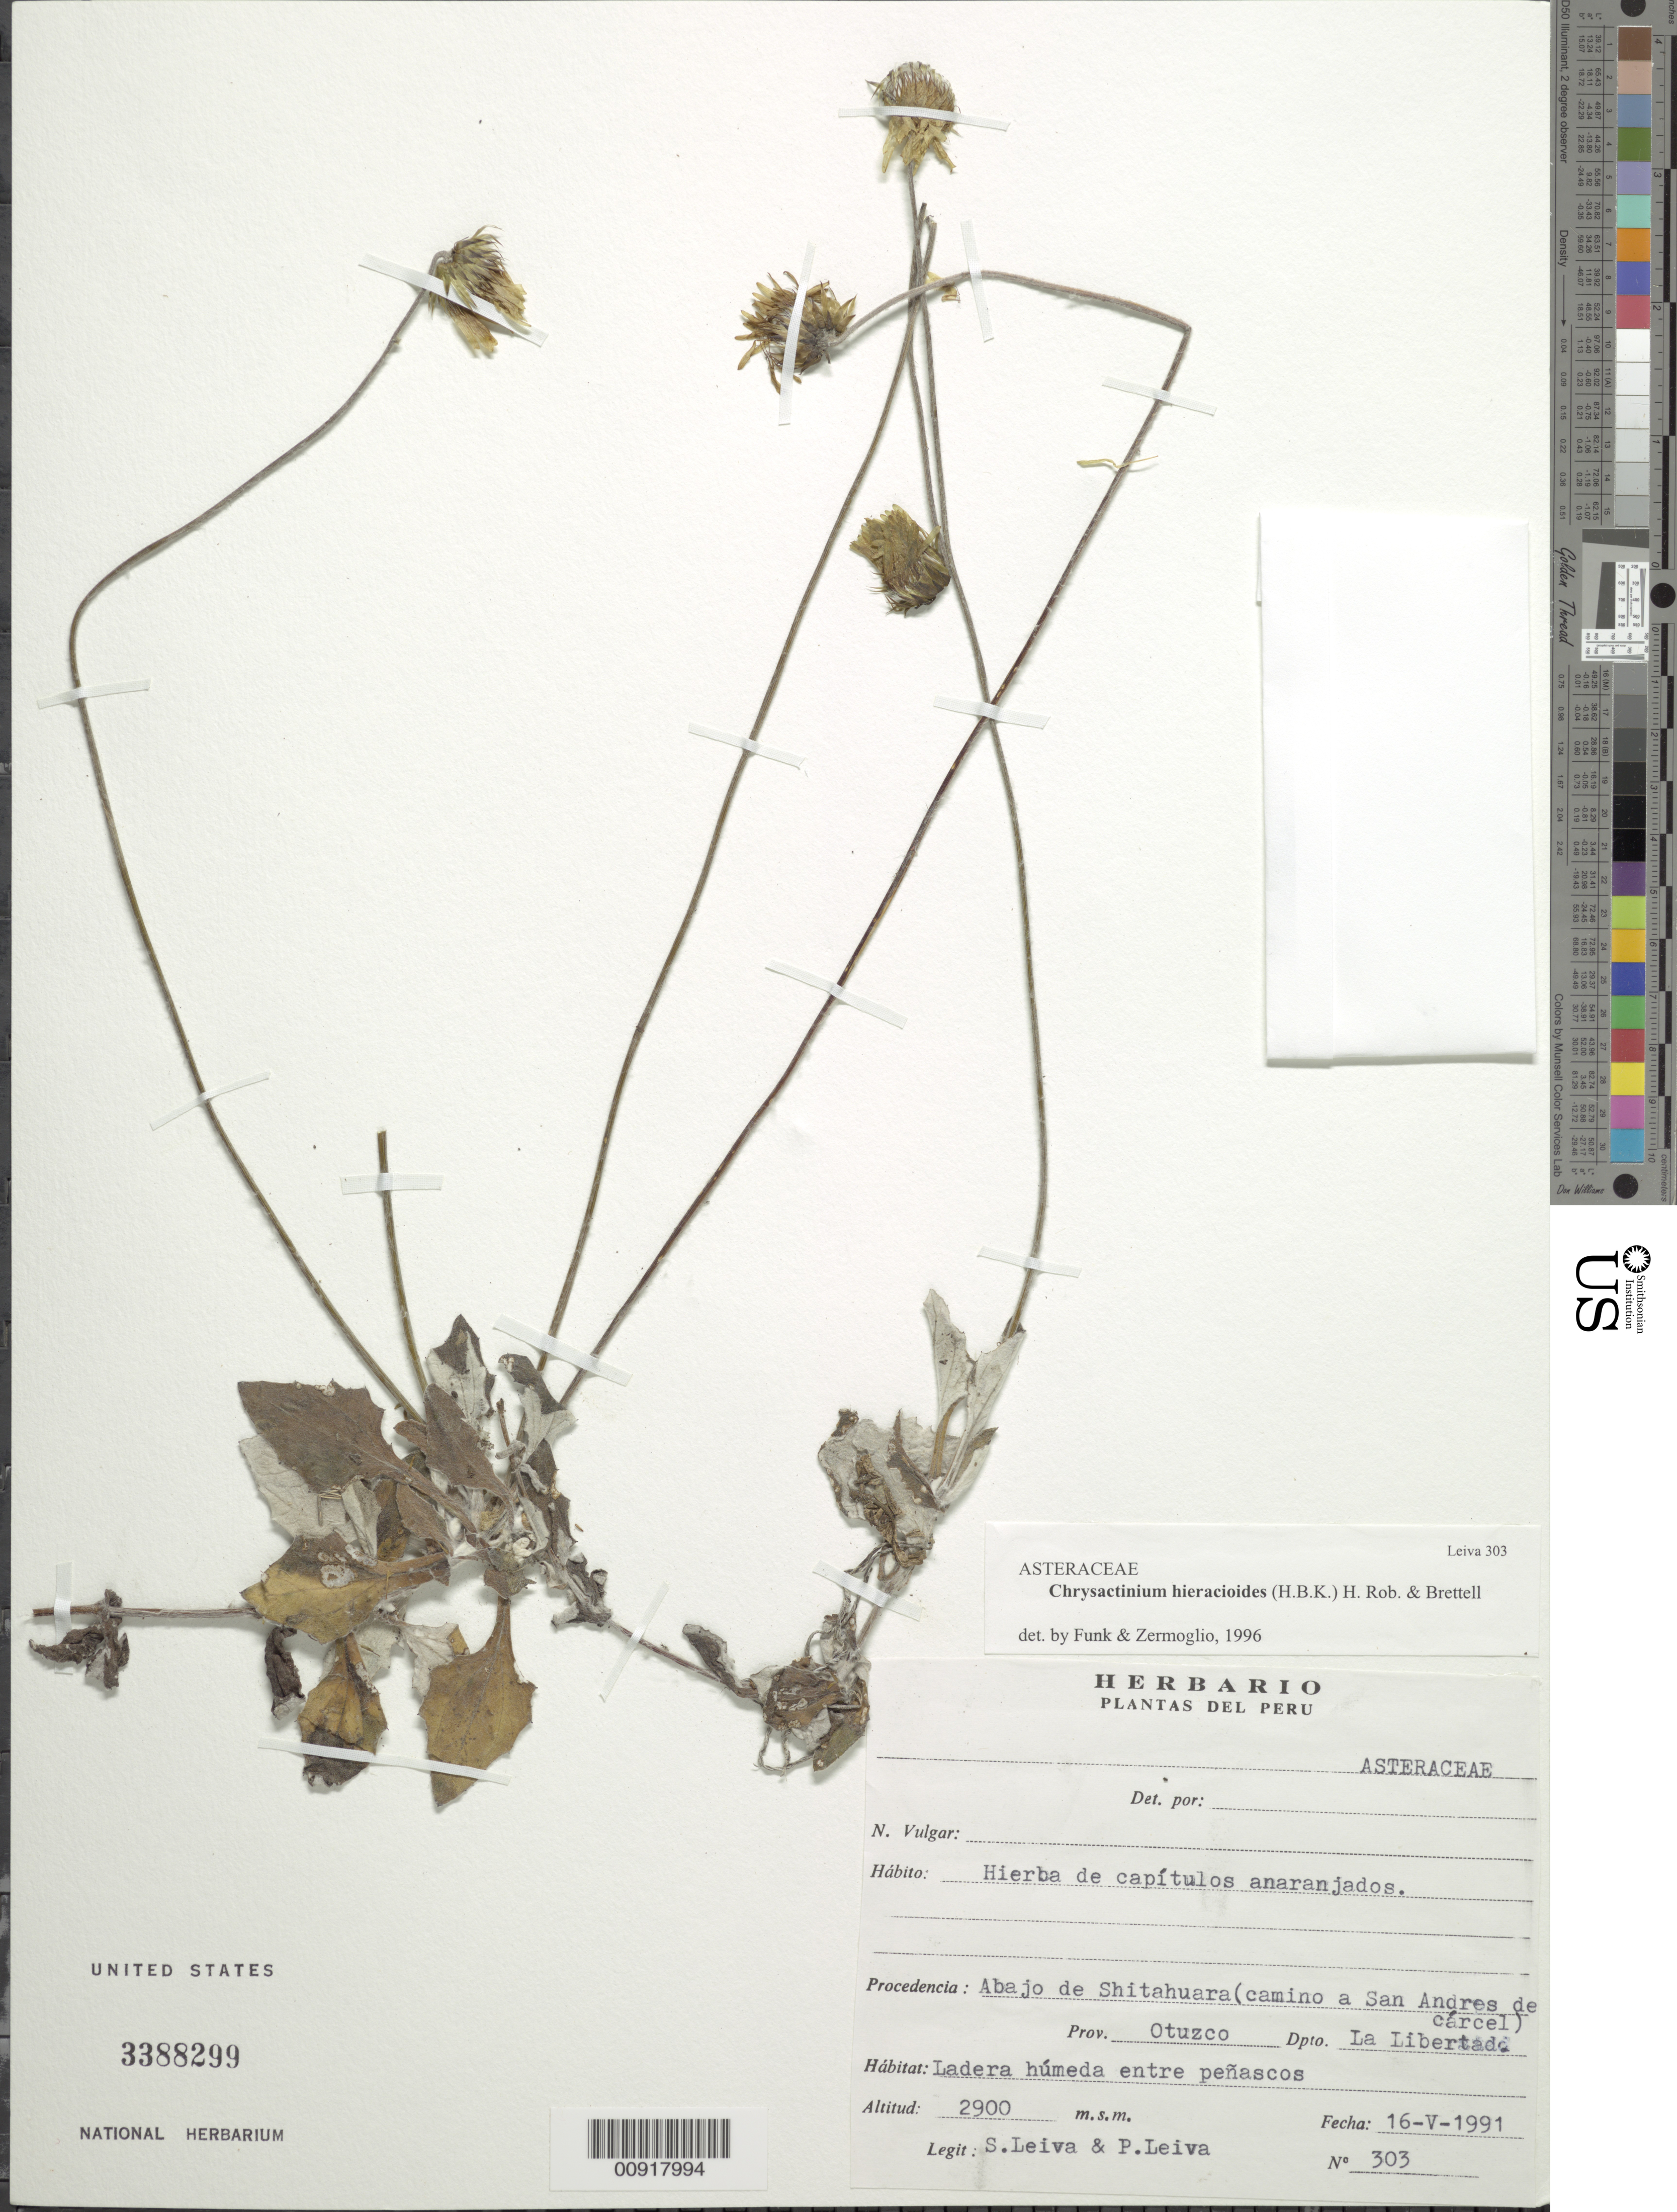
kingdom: Plantae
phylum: Tracheophyta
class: Magnoliopsida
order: Asterales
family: Asteraceae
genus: Chrysactinium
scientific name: Chrysactinium hieracioides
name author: (Kunth) H. Rob. & Brettell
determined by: Funk, V. A.; Zermoglio, M. F.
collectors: S. Leiva G. & P. Leiva G.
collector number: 303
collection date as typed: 16 May 1991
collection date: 1991-05-16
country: Peru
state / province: La Libertad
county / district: Otuzco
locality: Prov. Otuzco, Dpto. La Libertad, abajo de Shitahuara (camino a San Andres de Carcel)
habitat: Ladera húmeda entre peñascos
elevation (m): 2900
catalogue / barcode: US 3388299